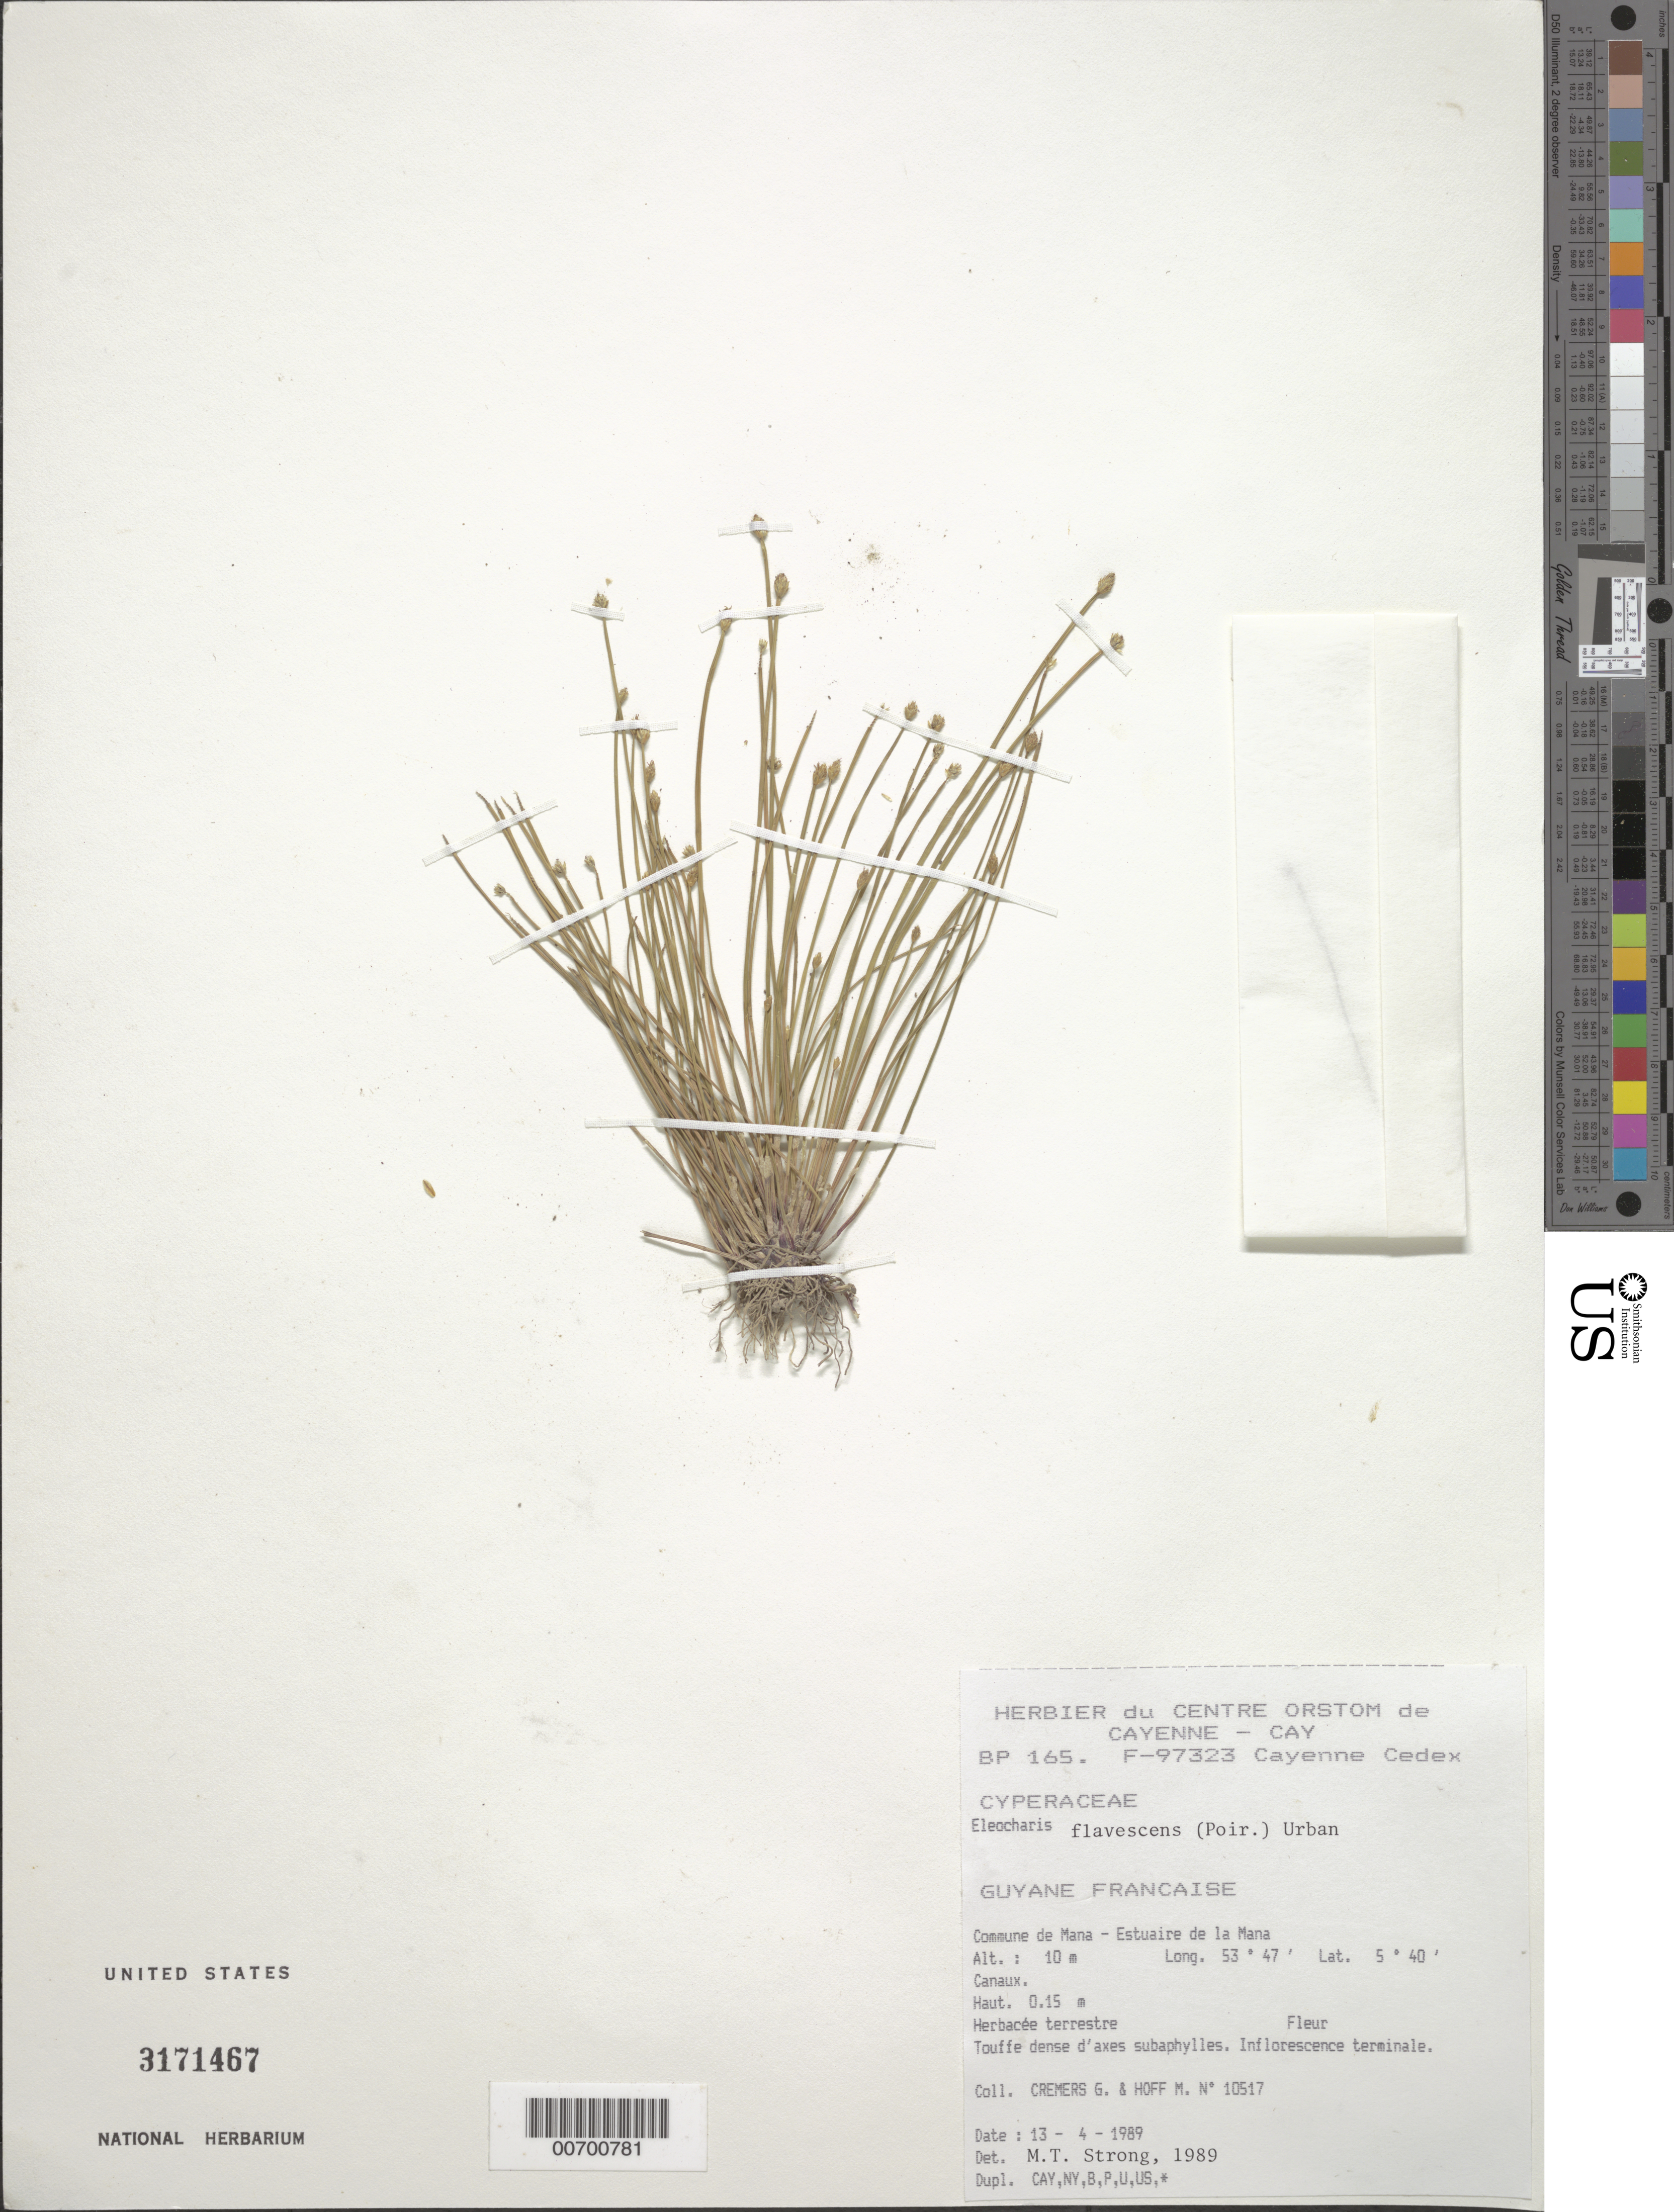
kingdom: Plantae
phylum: Tracheophyta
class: Liliopsida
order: Poales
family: Cyperaceae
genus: Eleocharis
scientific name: Eleocharis flavescens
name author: (Poir.) Urb.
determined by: Strong, M. T., (US), Smithsonian Institution - National Museum of Natural History (UNITED STATES)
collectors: G. Cremers & M. Hoff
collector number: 10517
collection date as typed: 13-Apr-89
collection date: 1989-04-13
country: French Guiana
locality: Commune de Mana, Estuaire de la Mana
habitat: Canaux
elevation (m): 10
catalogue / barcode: US 3171467